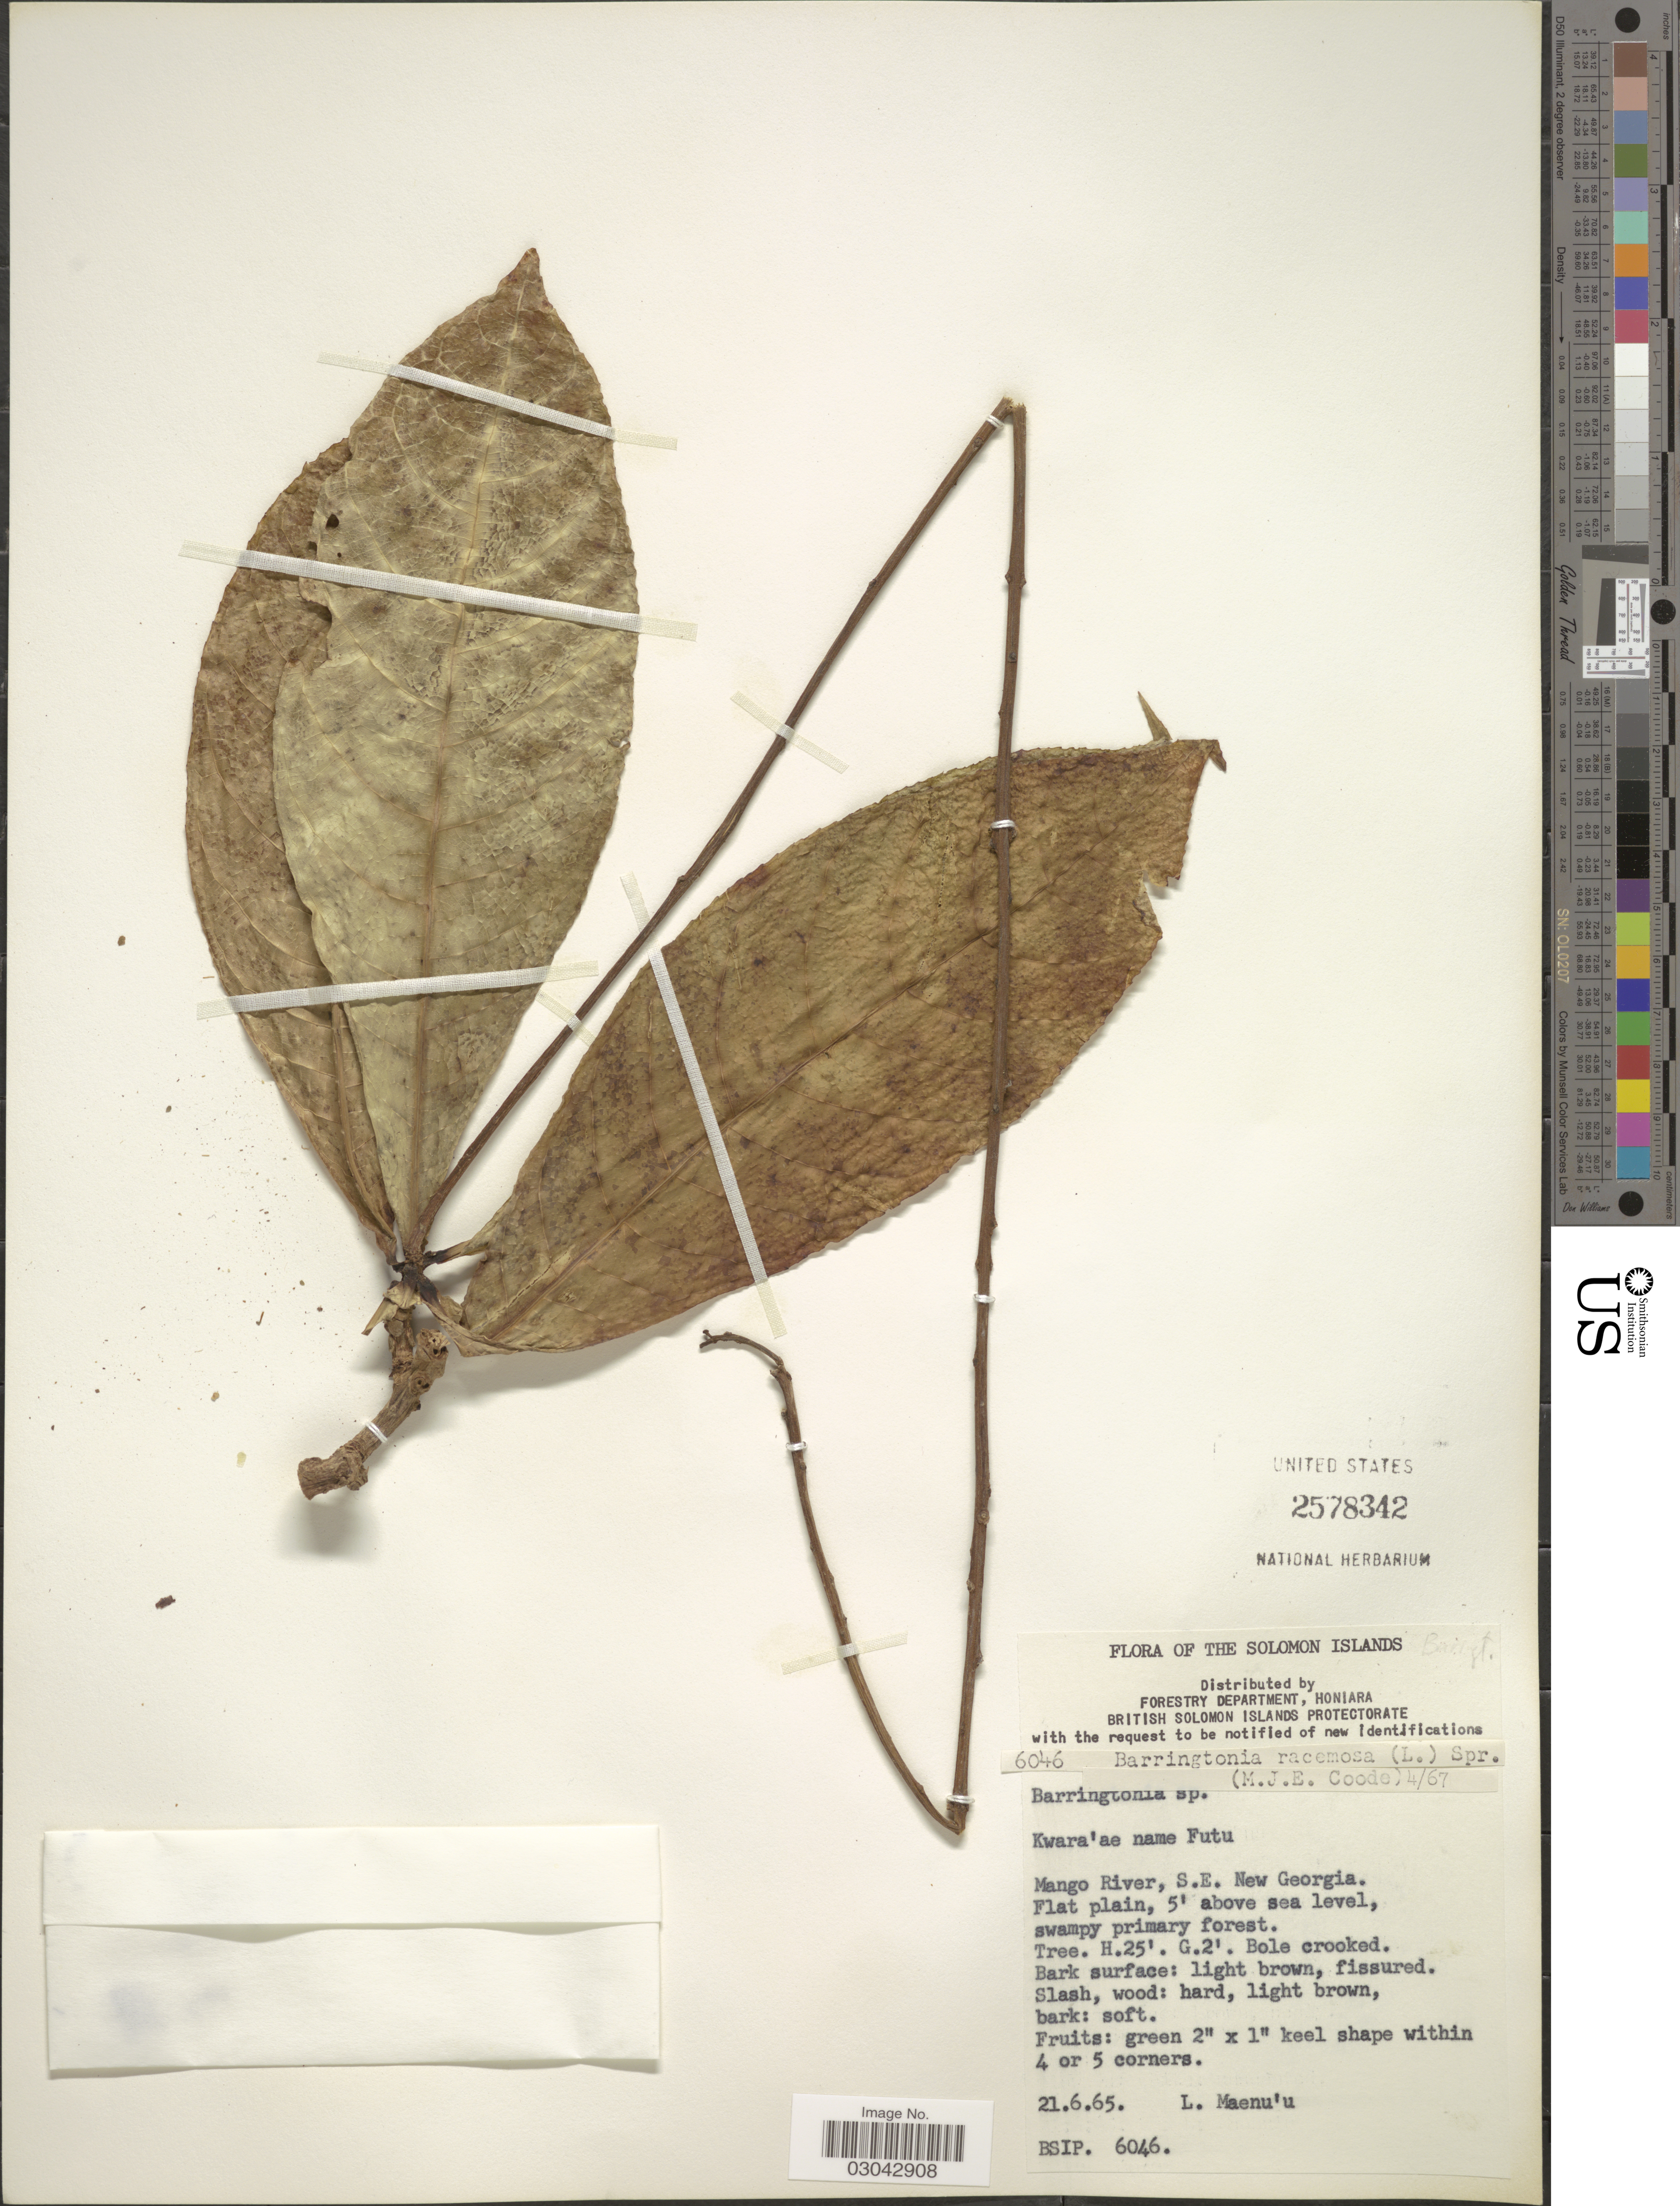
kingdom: Plantae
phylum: Tracheophyta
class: Magnoliopsida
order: Ericales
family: Lecythidaceae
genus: Barringtonia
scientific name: Barringtonia racemosa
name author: (L.) Spreng.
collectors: L. Maenu'u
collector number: BSIP6046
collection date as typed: Transcribed d/m/y: 21/6/65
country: Solomon Islands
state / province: Solomon Islands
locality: Mango River, S.E. New Georgia.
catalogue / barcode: US 2578342